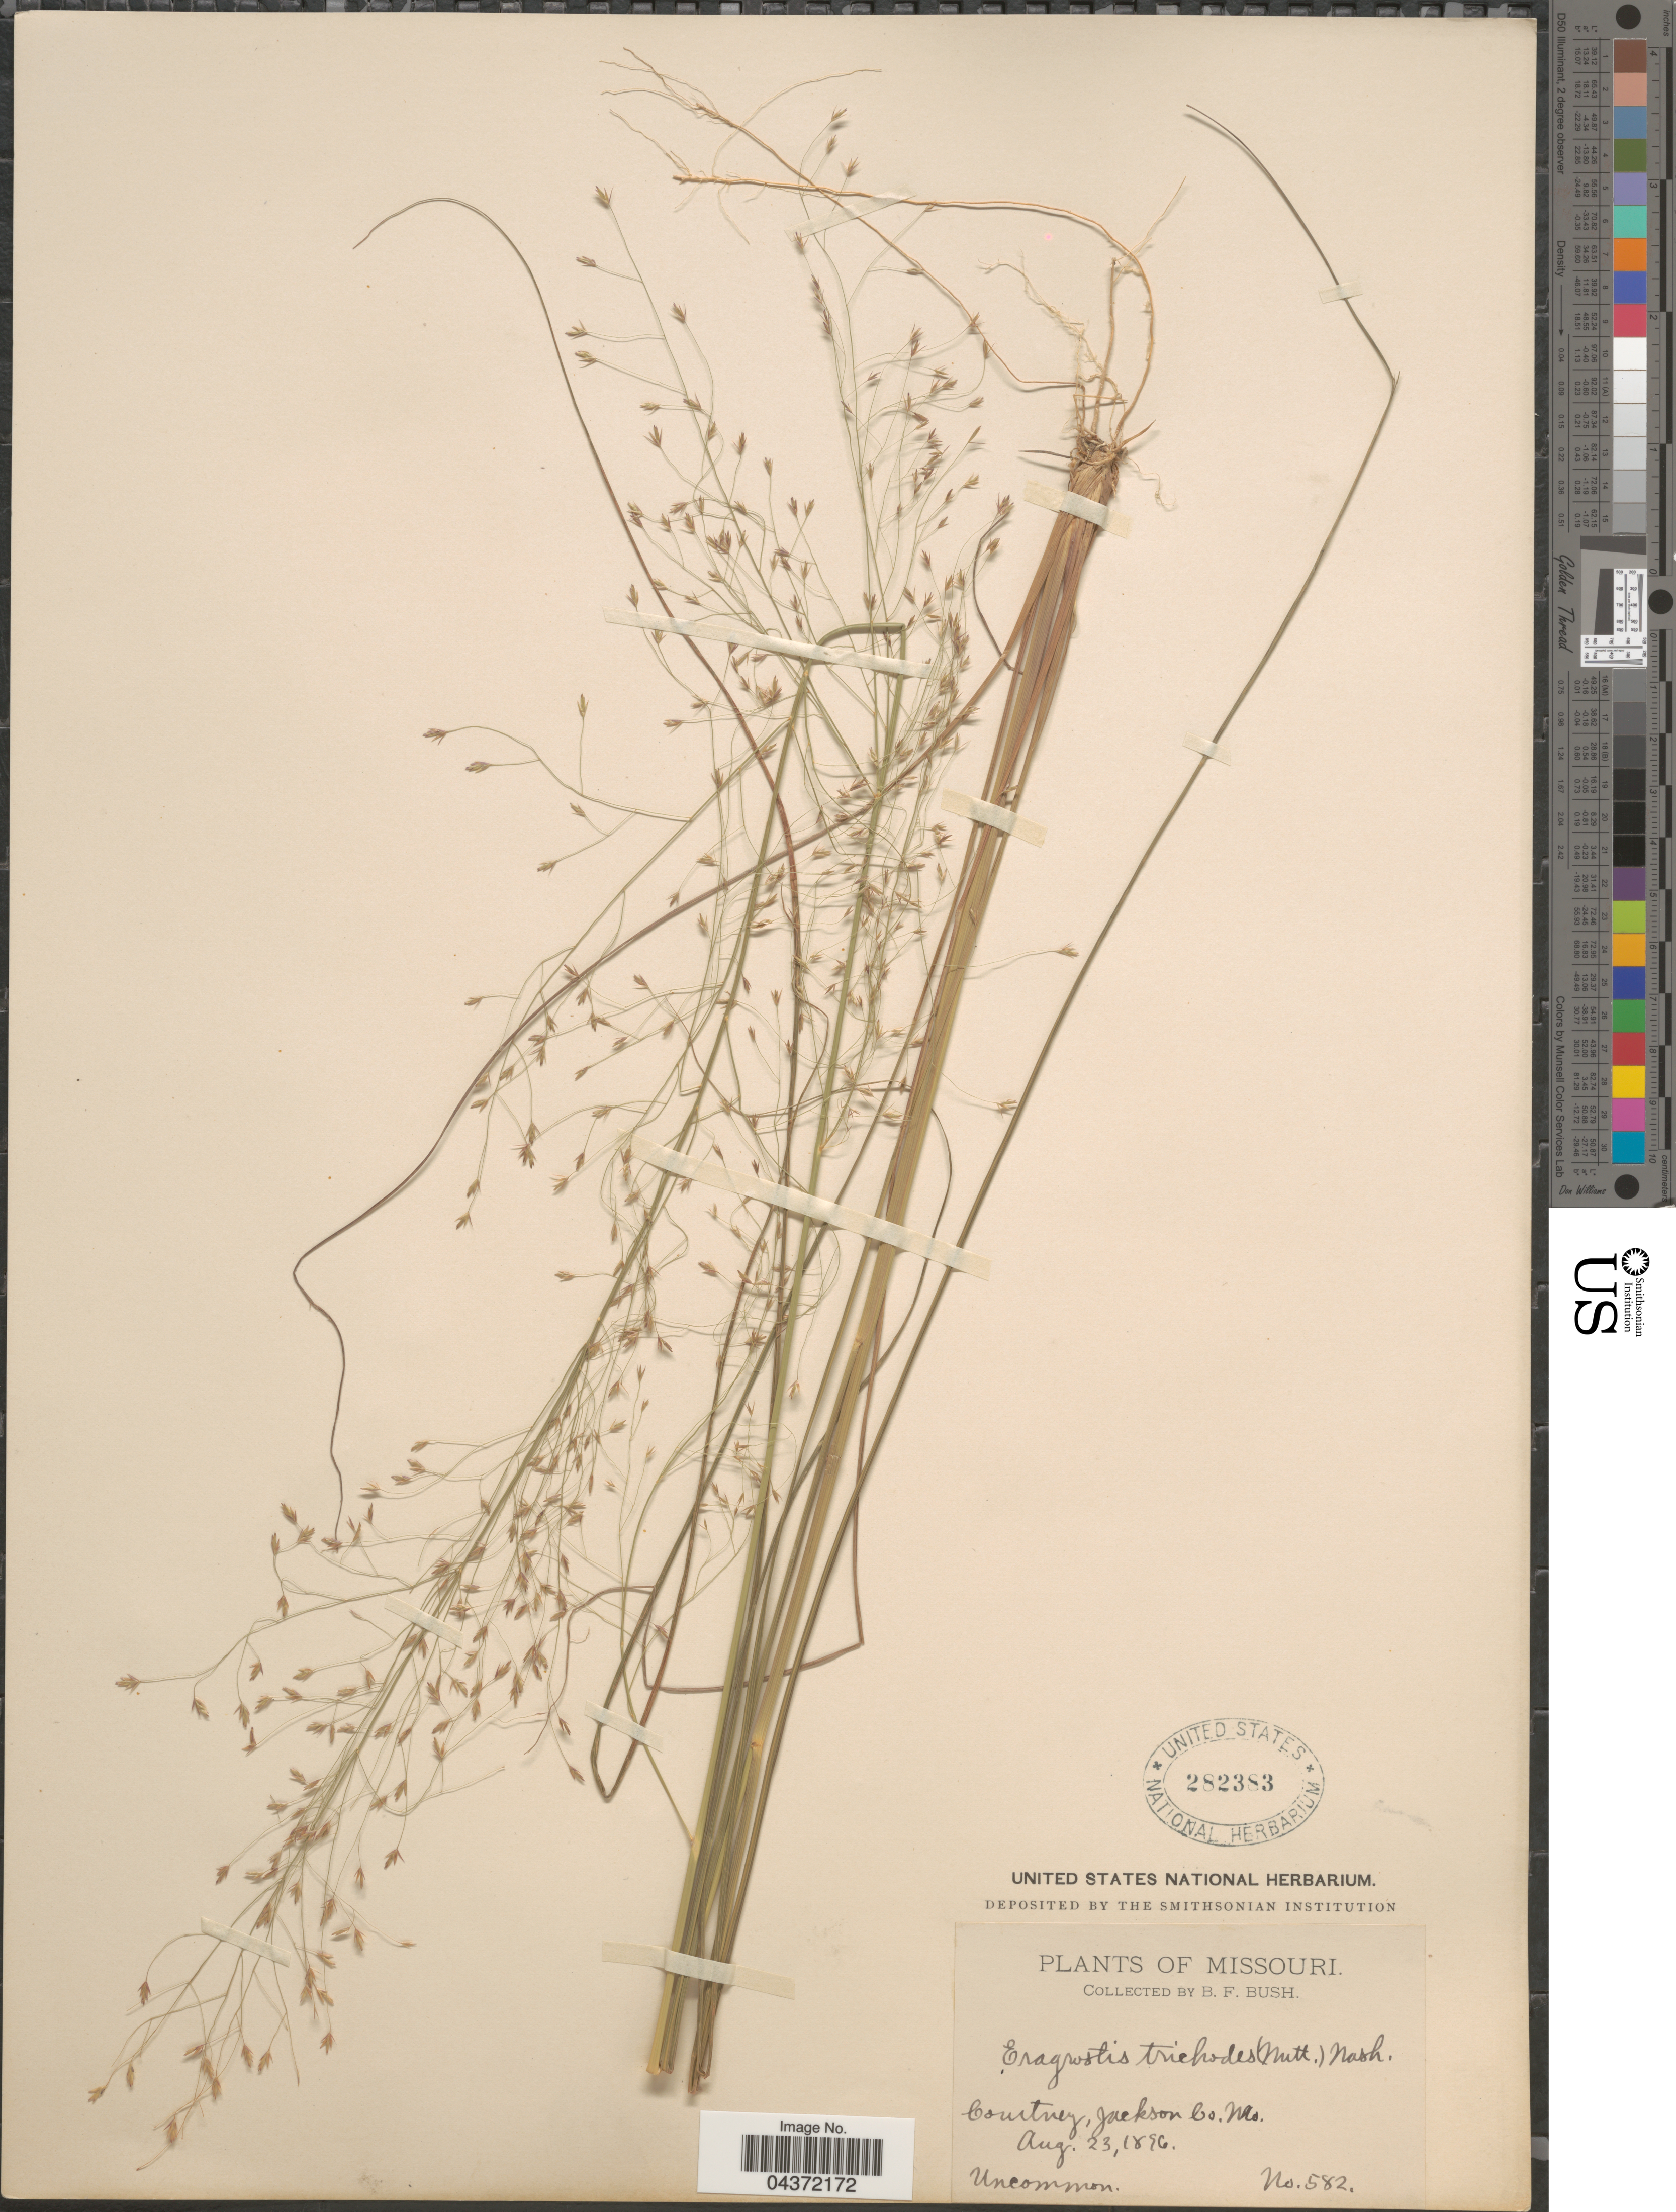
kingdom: Plantae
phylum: Tracheophyta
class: Liliopsida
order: Poales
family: Poaceae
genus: Eragrostis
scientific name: Eragrostis trichodes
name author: (Nutt.) Alph. Wood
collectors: B. F. Bush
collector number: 582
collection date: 1896-08-23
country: United States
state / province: Missouri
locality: Courtney, Jackson Co.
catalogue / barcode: US 282383